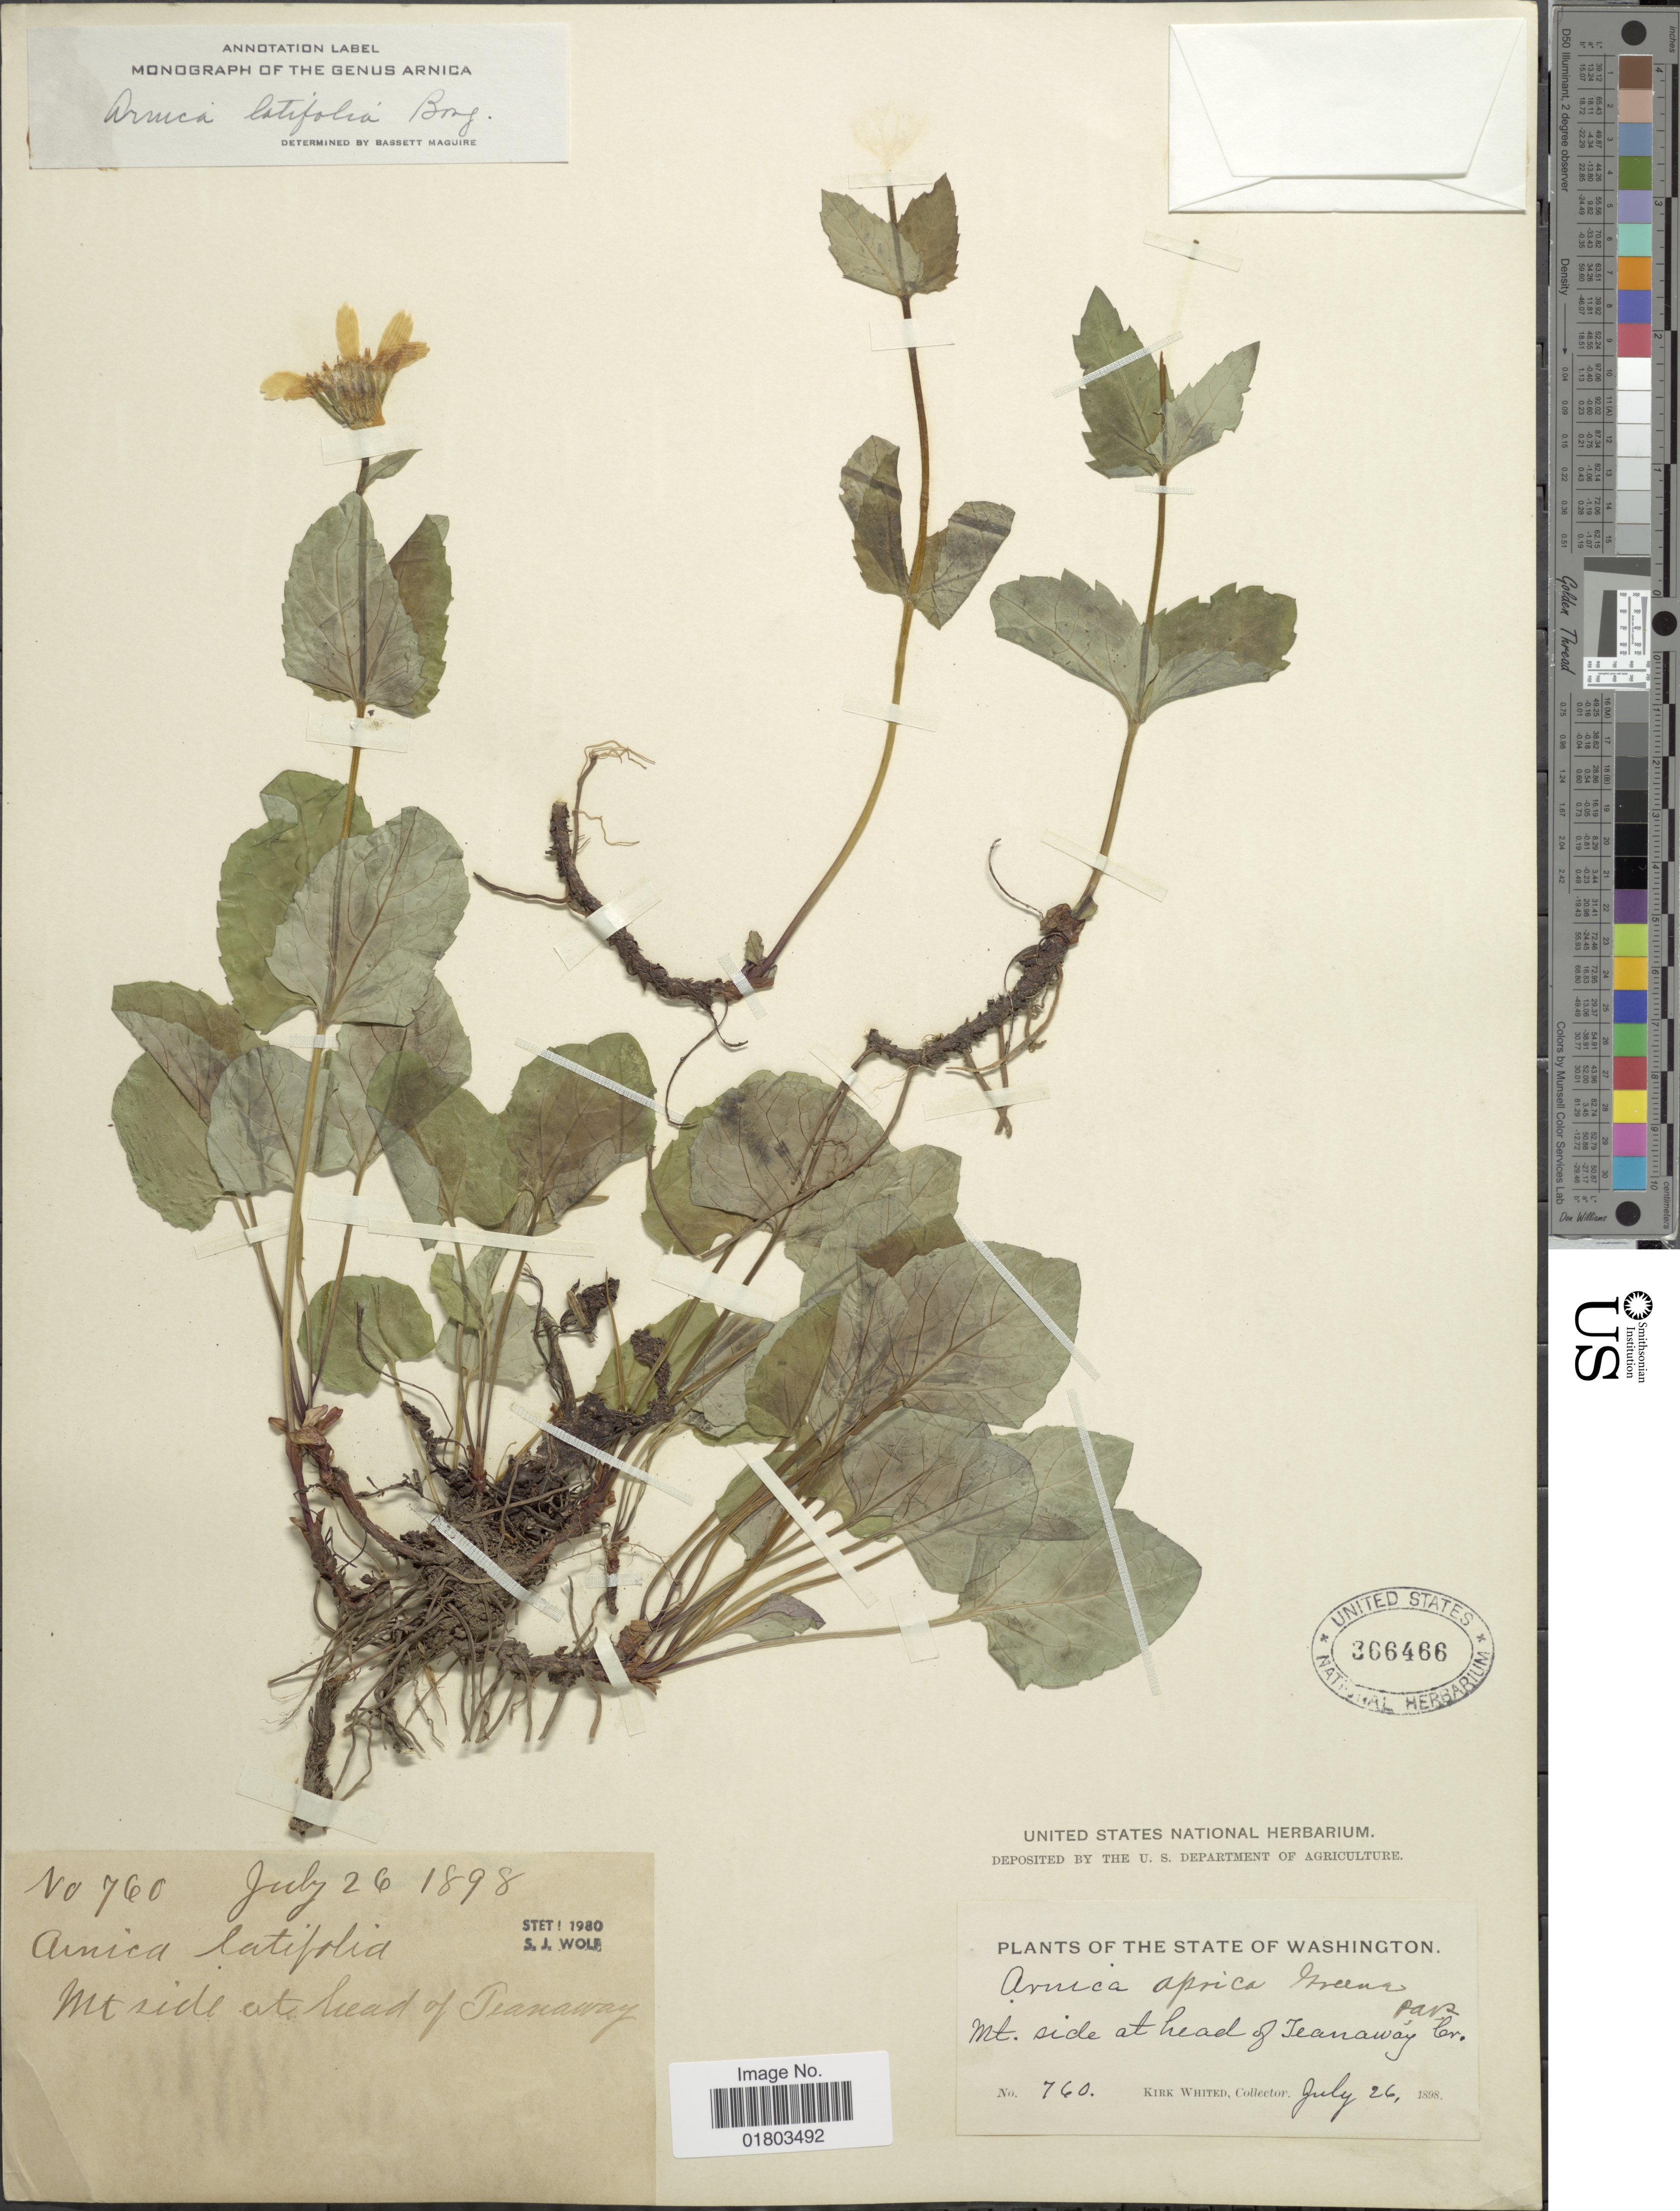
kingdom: Plantae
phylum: Tracheophyta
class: Magnoliopsida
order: Asterales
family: Asteraceae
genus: Arnica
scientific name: Arnica latifolia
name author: Bong.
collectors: K. Whited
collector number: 760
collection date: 1898-07-26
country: United States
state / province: Washington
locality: Mt side at head of Teanaway Cr.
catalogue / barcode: US 366466